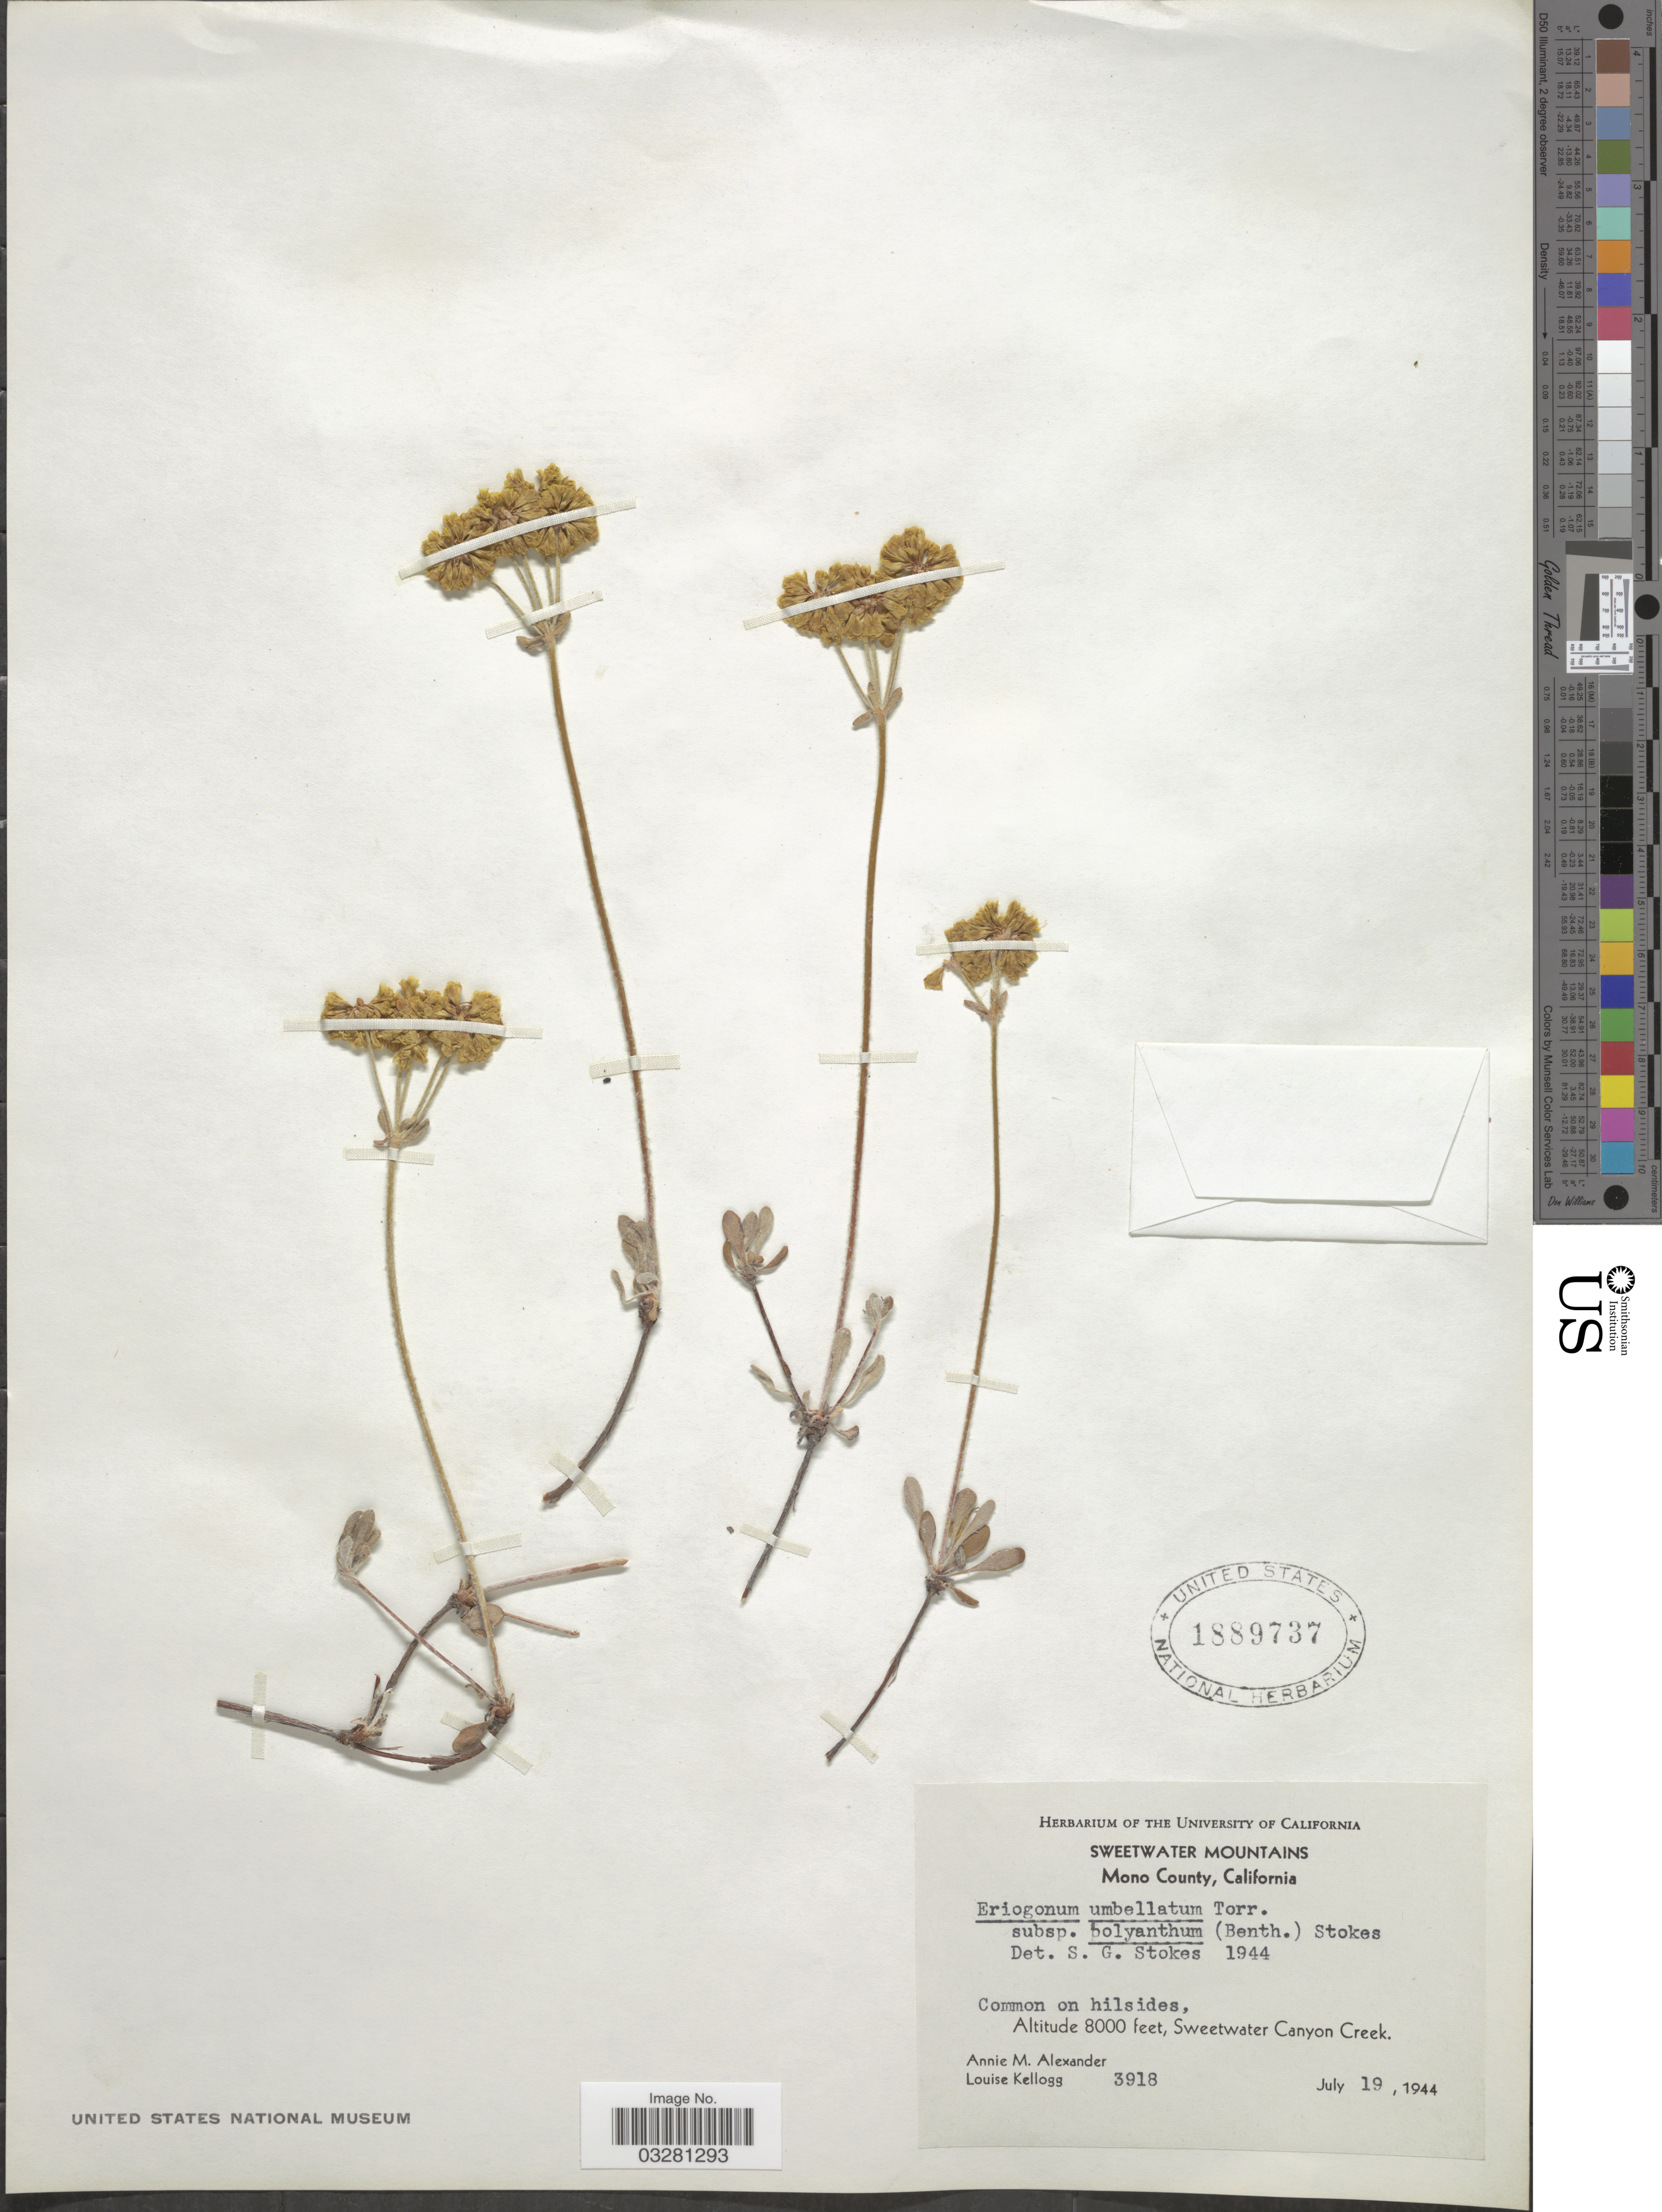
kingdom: Plantae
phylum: Tracheophyta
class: Magnoliopsida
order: Caryophyllales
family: Polygonaceae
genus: Eriogonum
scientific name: Eriogonum umbellatum var. umbellatum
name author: Torr.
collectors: A. M. Alexander & L. Kellogg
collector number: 3918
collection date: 1944-07-19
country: United States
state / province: California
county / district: Mono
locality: Sweetwater Mountains. Mono County. Sweetwater Canyon Creek.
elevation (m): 2438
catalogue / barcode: US 1889737